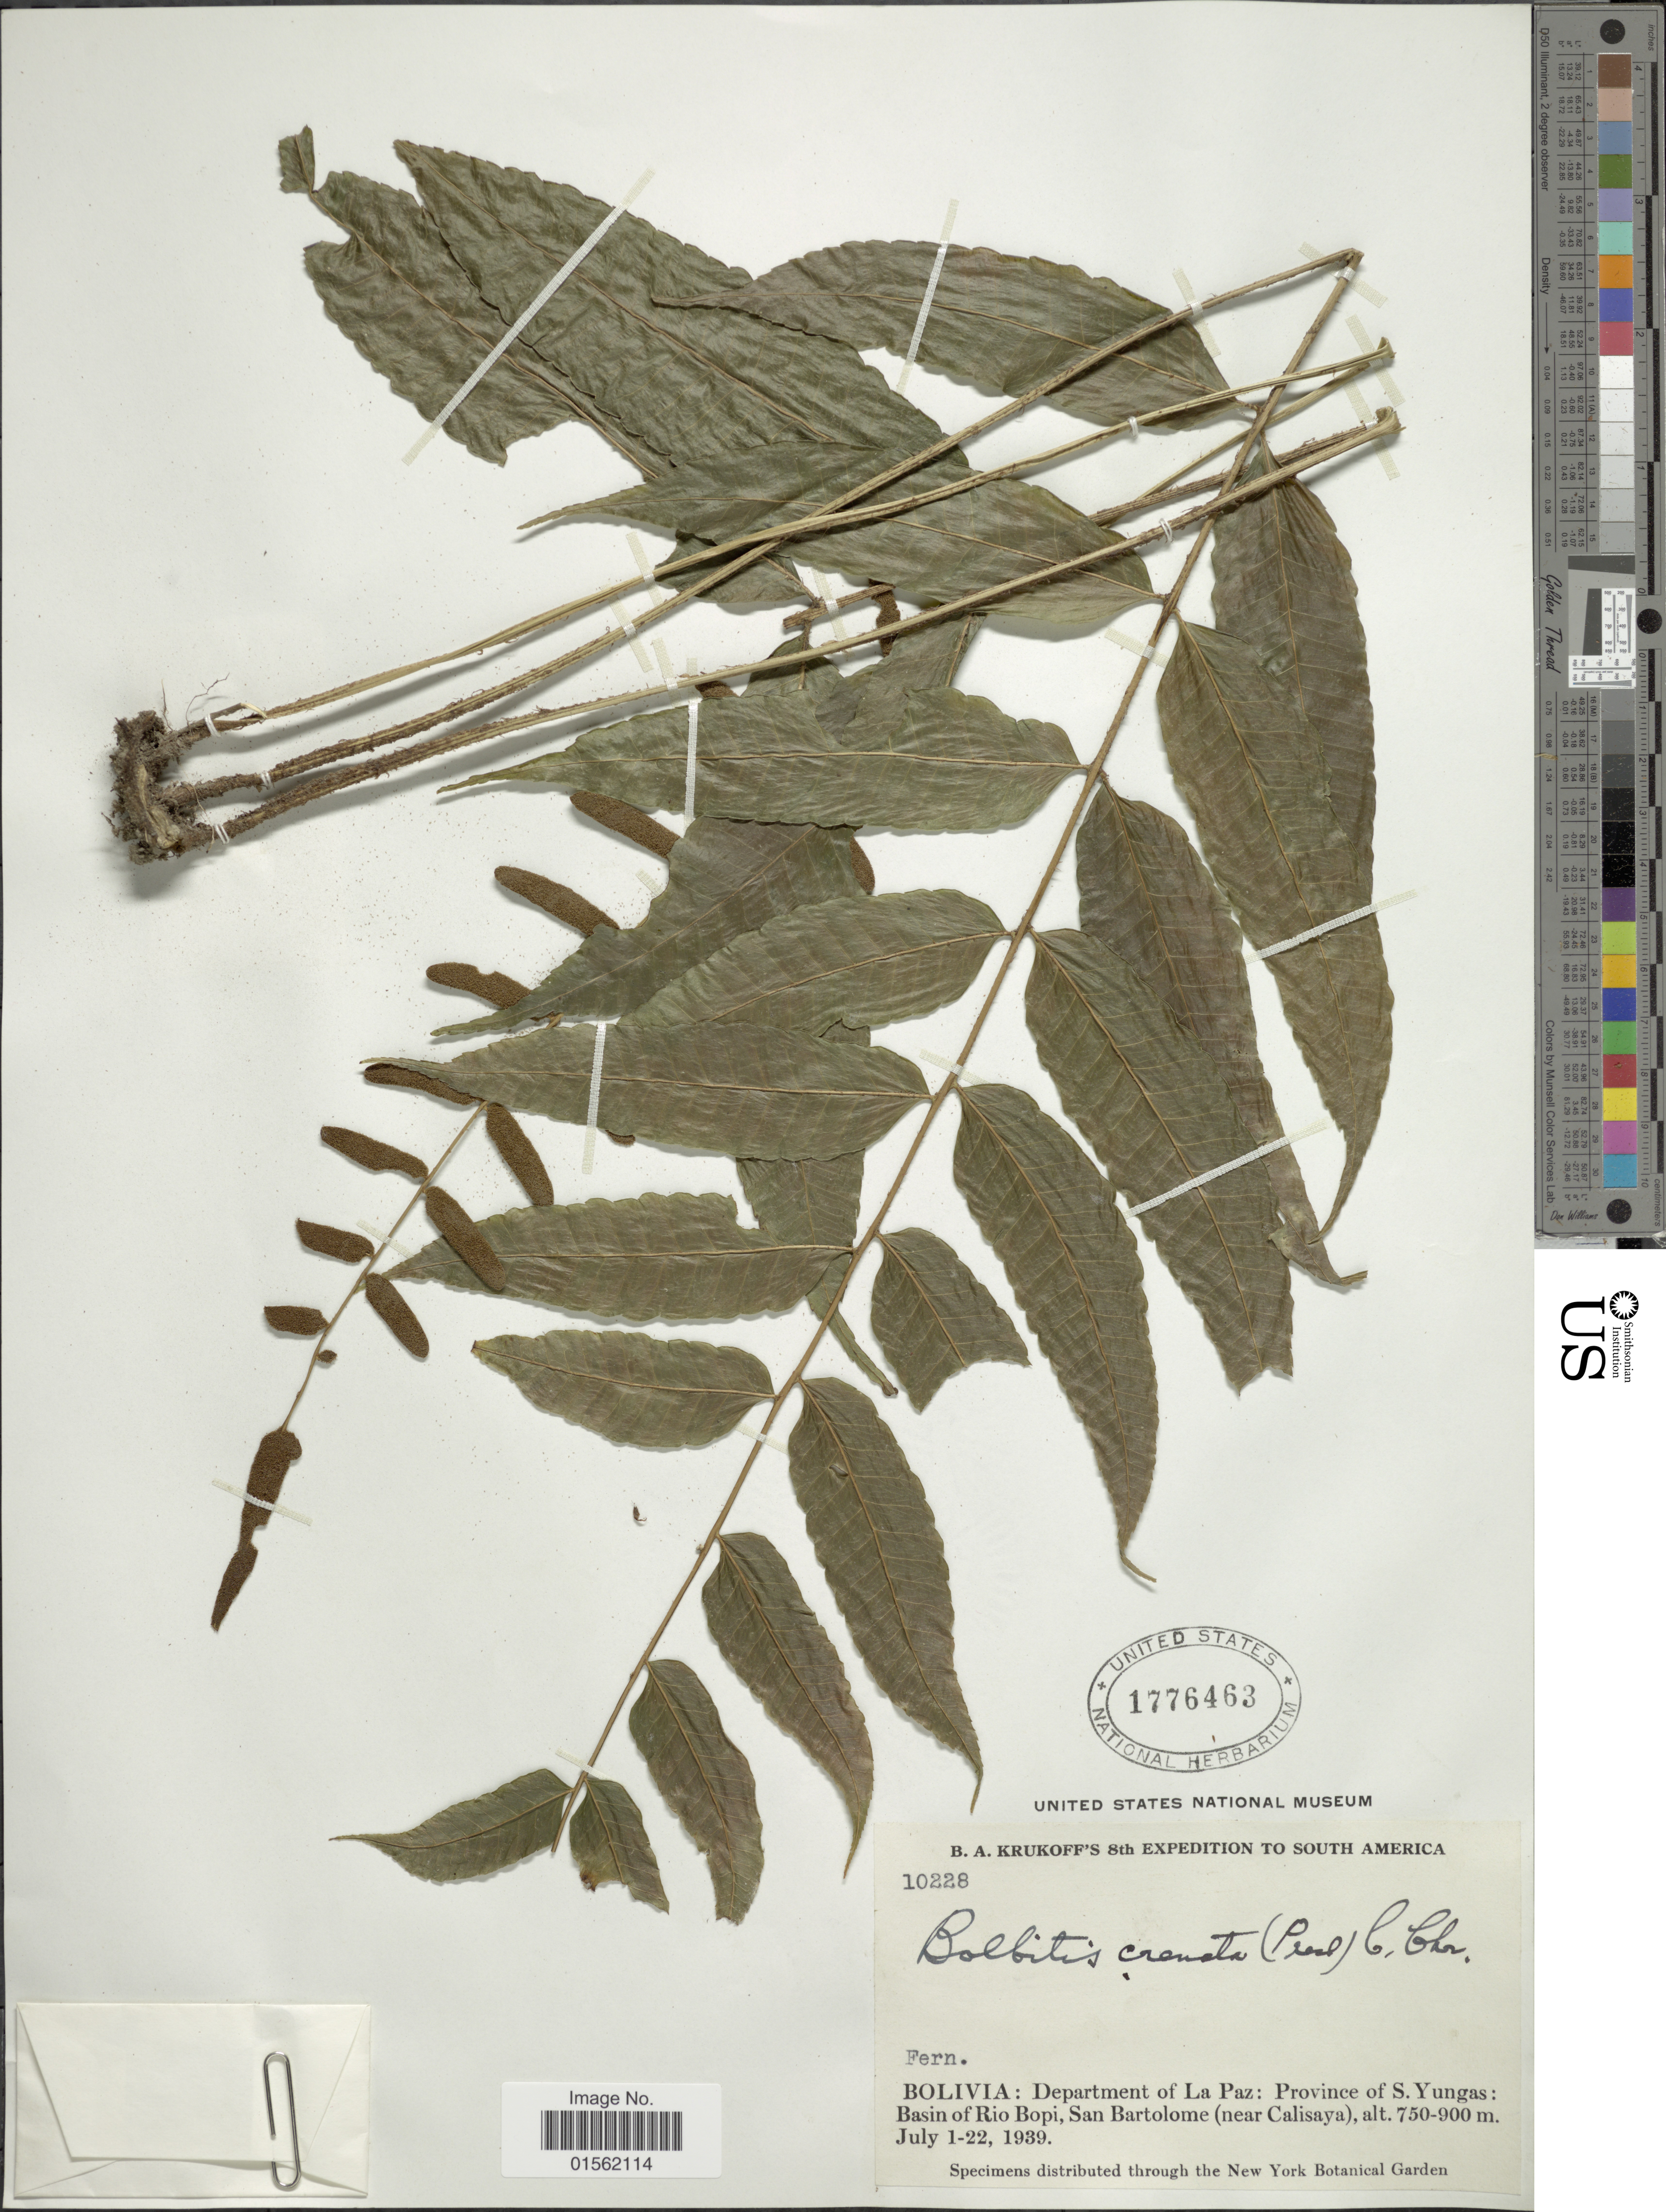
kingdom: Plantae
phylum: Tracheophyta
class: Polypodiopsida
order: Polypodiales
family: Dryopteridaceae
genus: Bolbitis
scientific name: Bolbitis serratifolia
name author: (Mert. ex Kaulf.) Schott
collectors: B. A. Krukoff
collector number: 10228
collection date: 1939-07-01/1939-07-22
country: Bolivia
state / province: La Paz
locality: Province of S. Yungas: Basin of Rio Bopi, San Bartolome (near Calisaya)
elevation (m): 750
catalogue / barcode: US 1776463